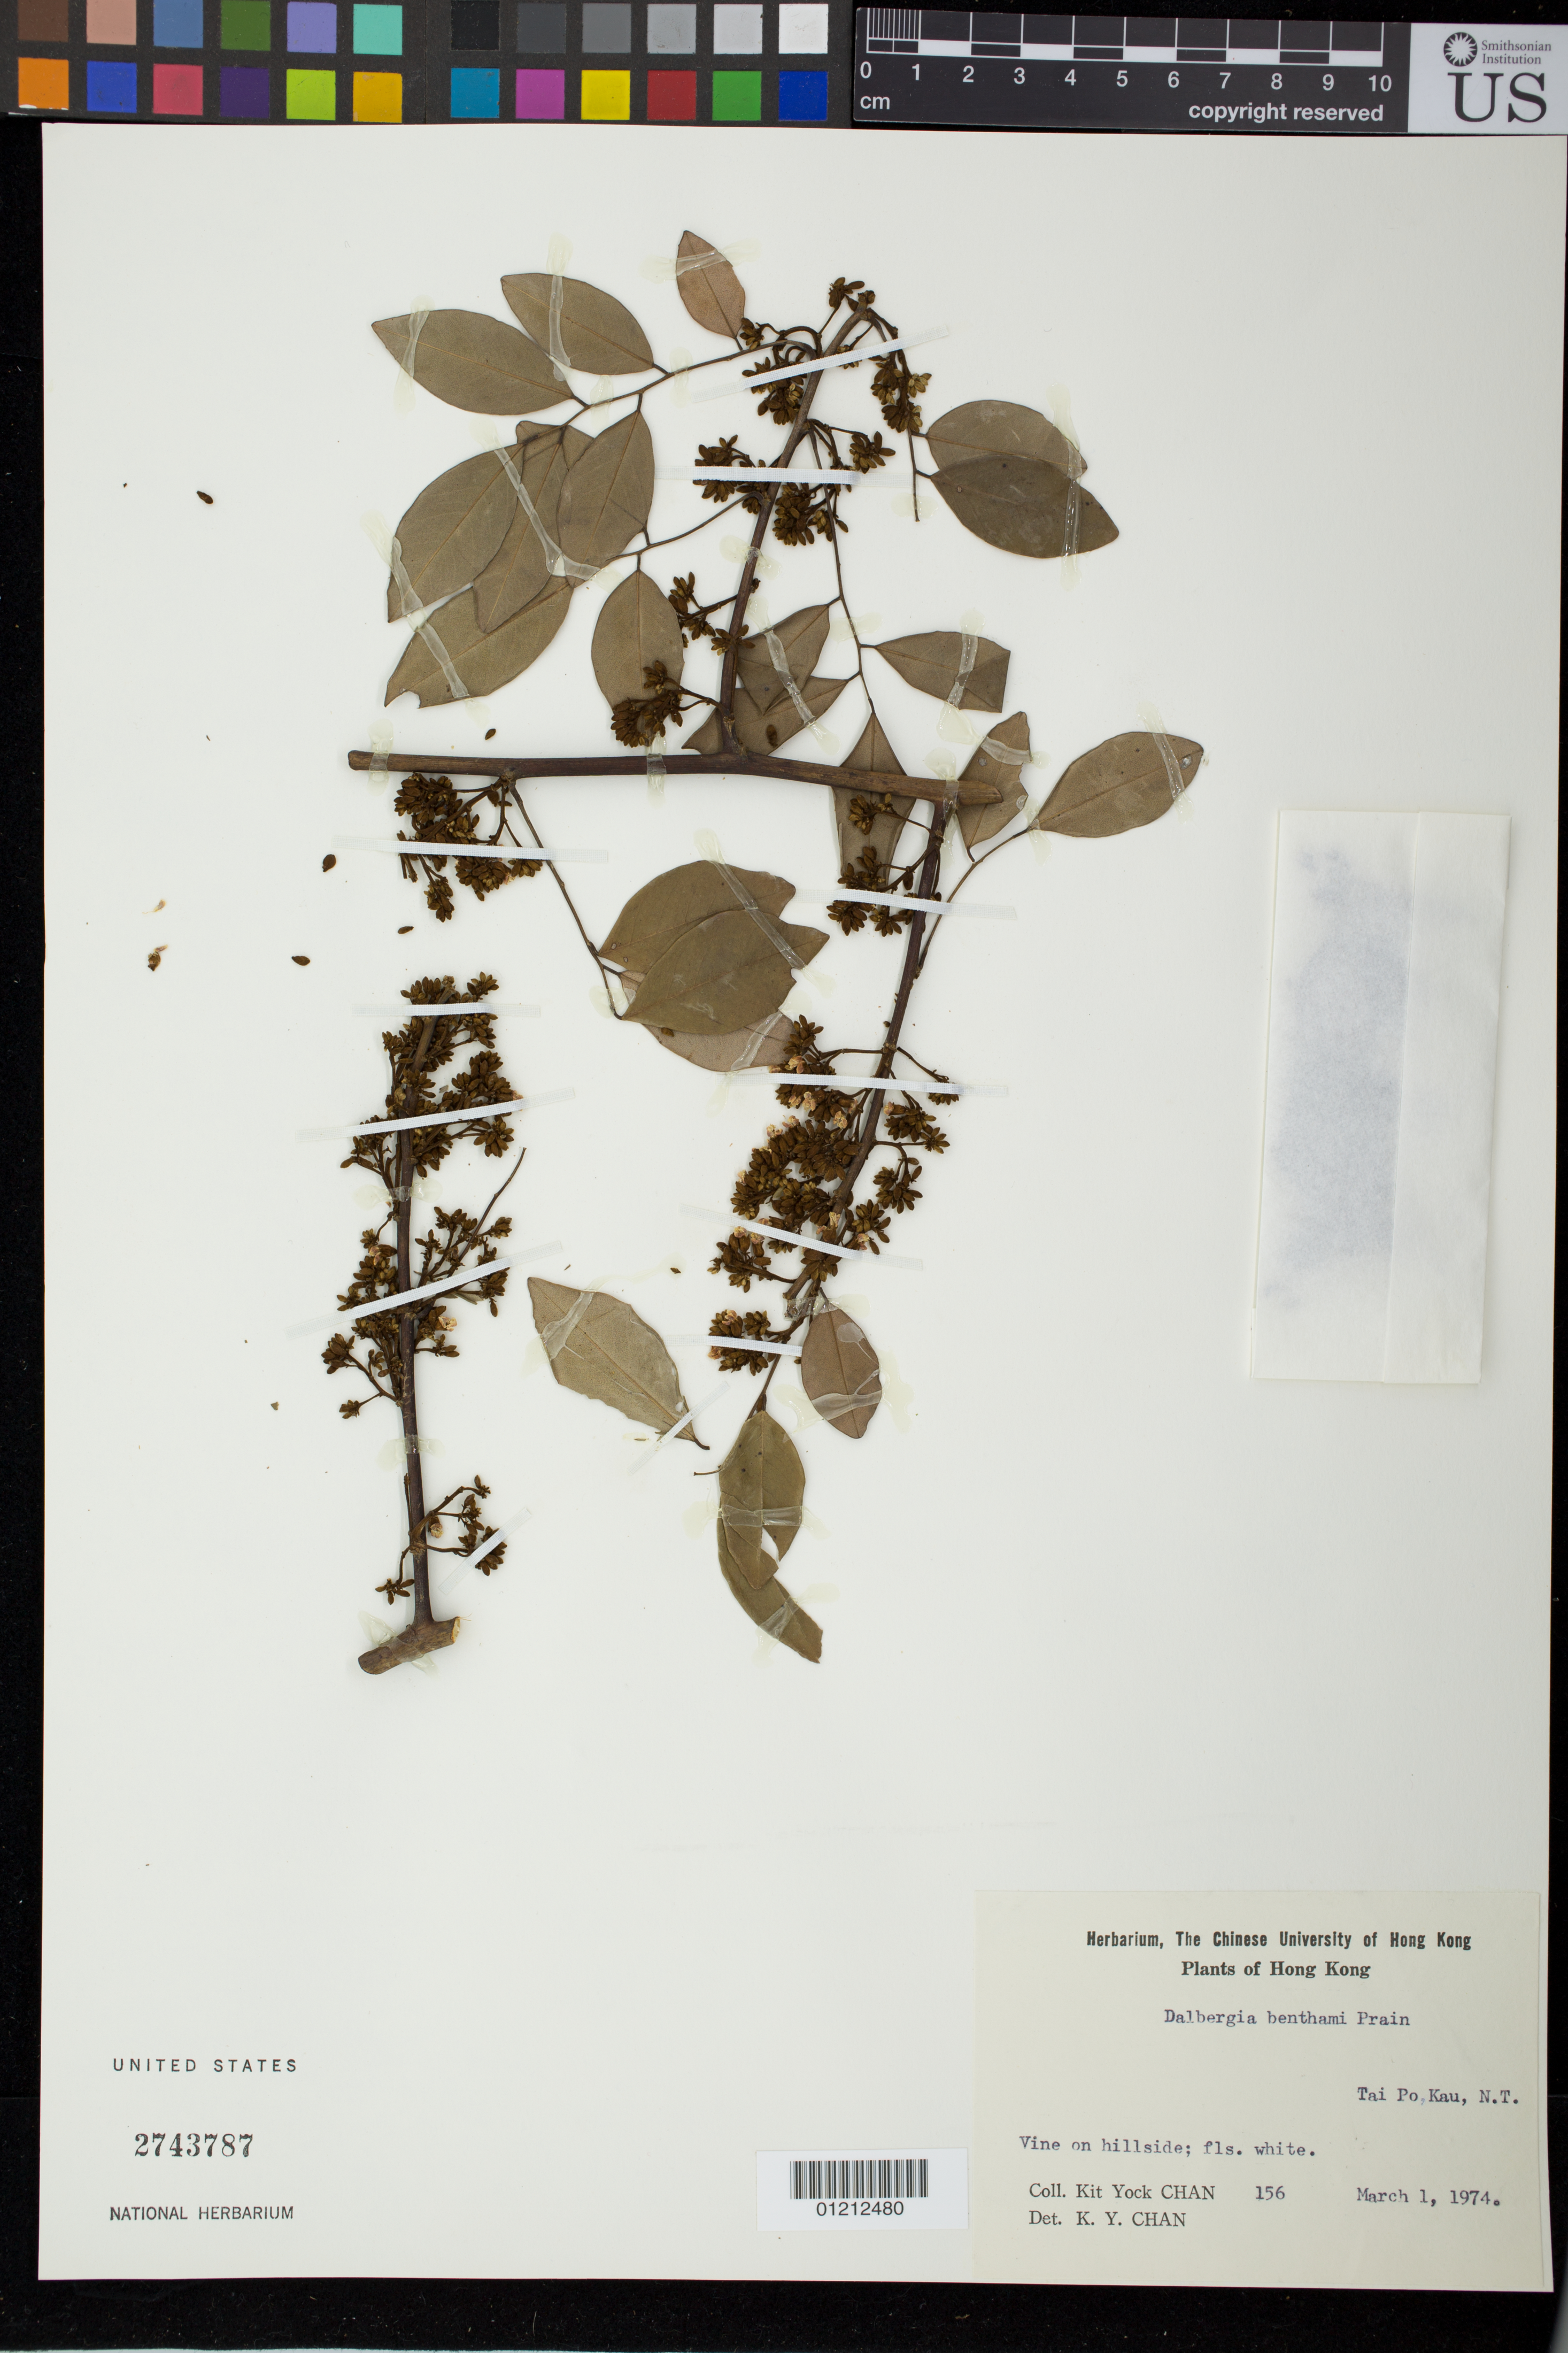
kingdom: Plantae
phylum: Tracheophyta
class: Magnoliopsida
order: Fabales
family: Fabaceae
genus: Dalbergia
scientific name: Dalbergia benthamii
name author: Prain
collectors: K. Chan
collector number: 156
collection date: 1974-03-01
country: China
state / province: Hong Kong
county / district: New Territories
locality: Tai Po, Kau, N.T. Vine on hillside.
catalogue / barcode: US 2743787